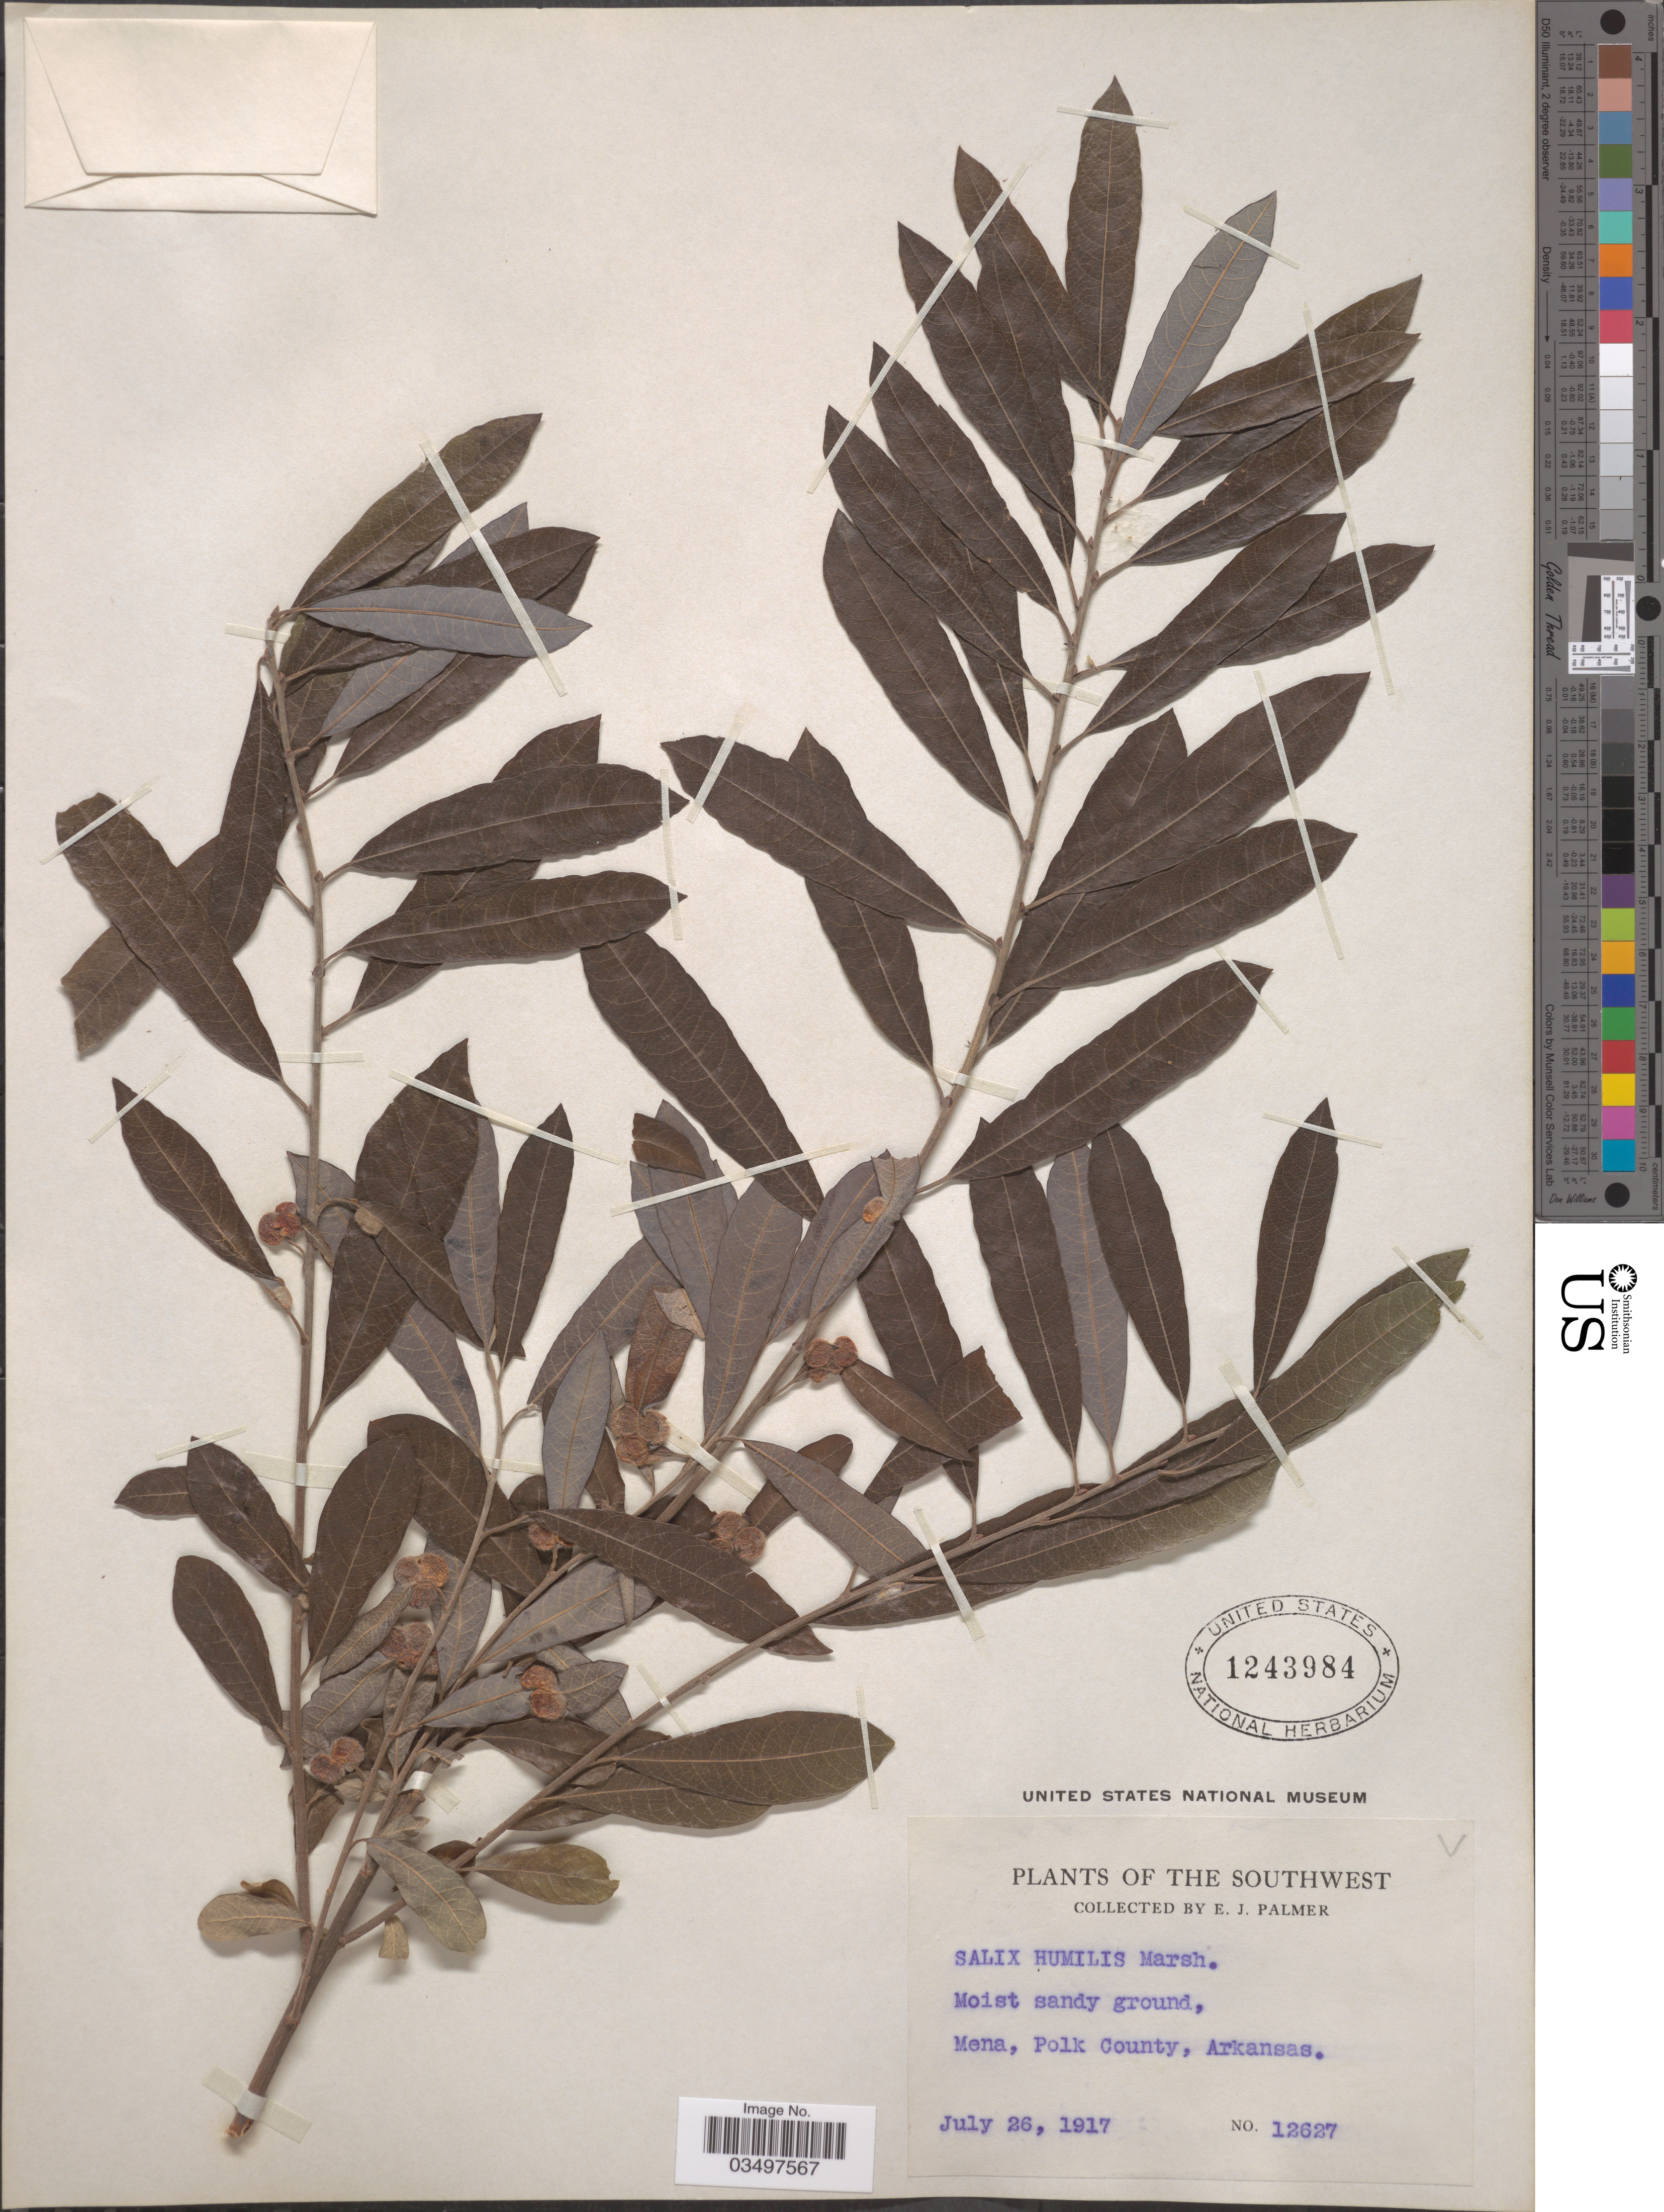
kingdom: Plantae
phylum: Tracheophyta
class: Magnoliopsida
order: Malpighiales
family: Salicaceae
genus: Salix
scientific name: Salix humilis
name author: Marshall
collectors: E. J. Palmer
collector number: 12627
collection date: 1917-07-26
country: United States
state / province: Arkansas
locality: The Southwest. Mena, Polk County.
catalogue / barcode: US 1243984